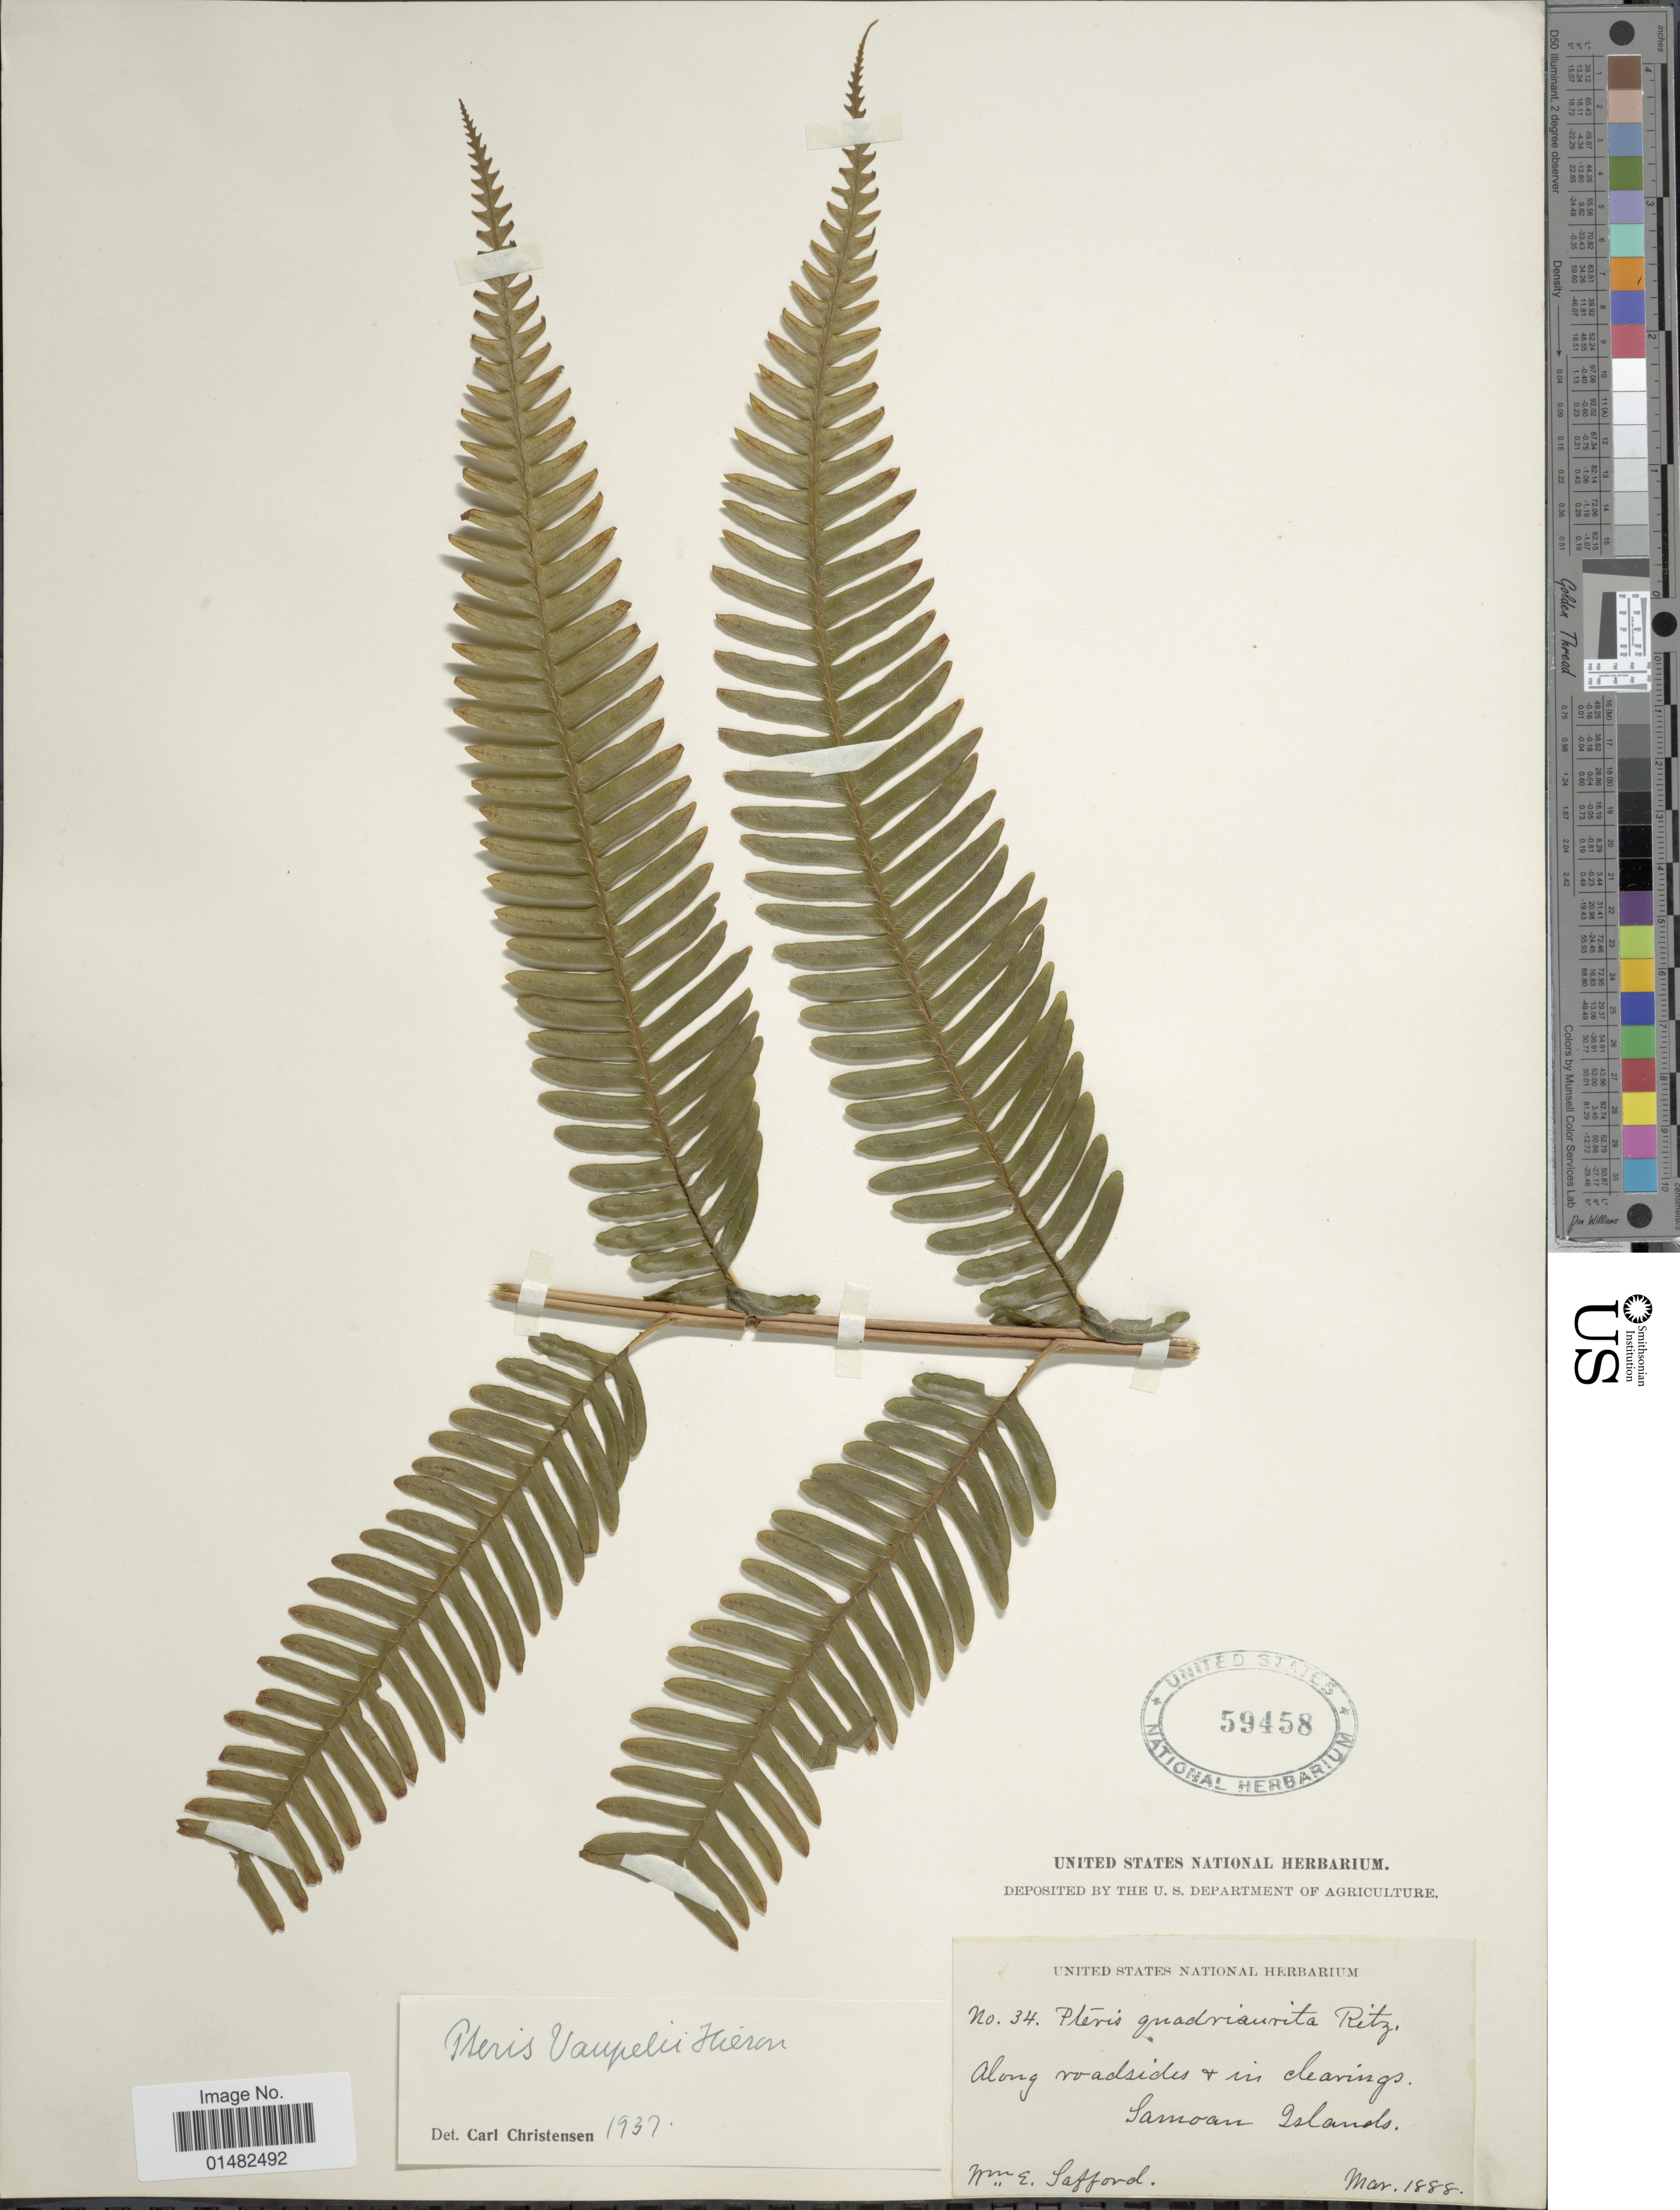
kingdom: Plantae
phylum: Tracheophyta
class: Polypodiopsida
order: Polypodiales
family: Pteridaceae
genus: Pteris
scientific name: Pteris vaupelii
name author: Hieron.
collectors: W. E. Safford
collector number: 34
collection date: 1888-03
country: American Samoa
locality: Along roadsides in clearings, samoan Island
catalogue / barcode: US 59458